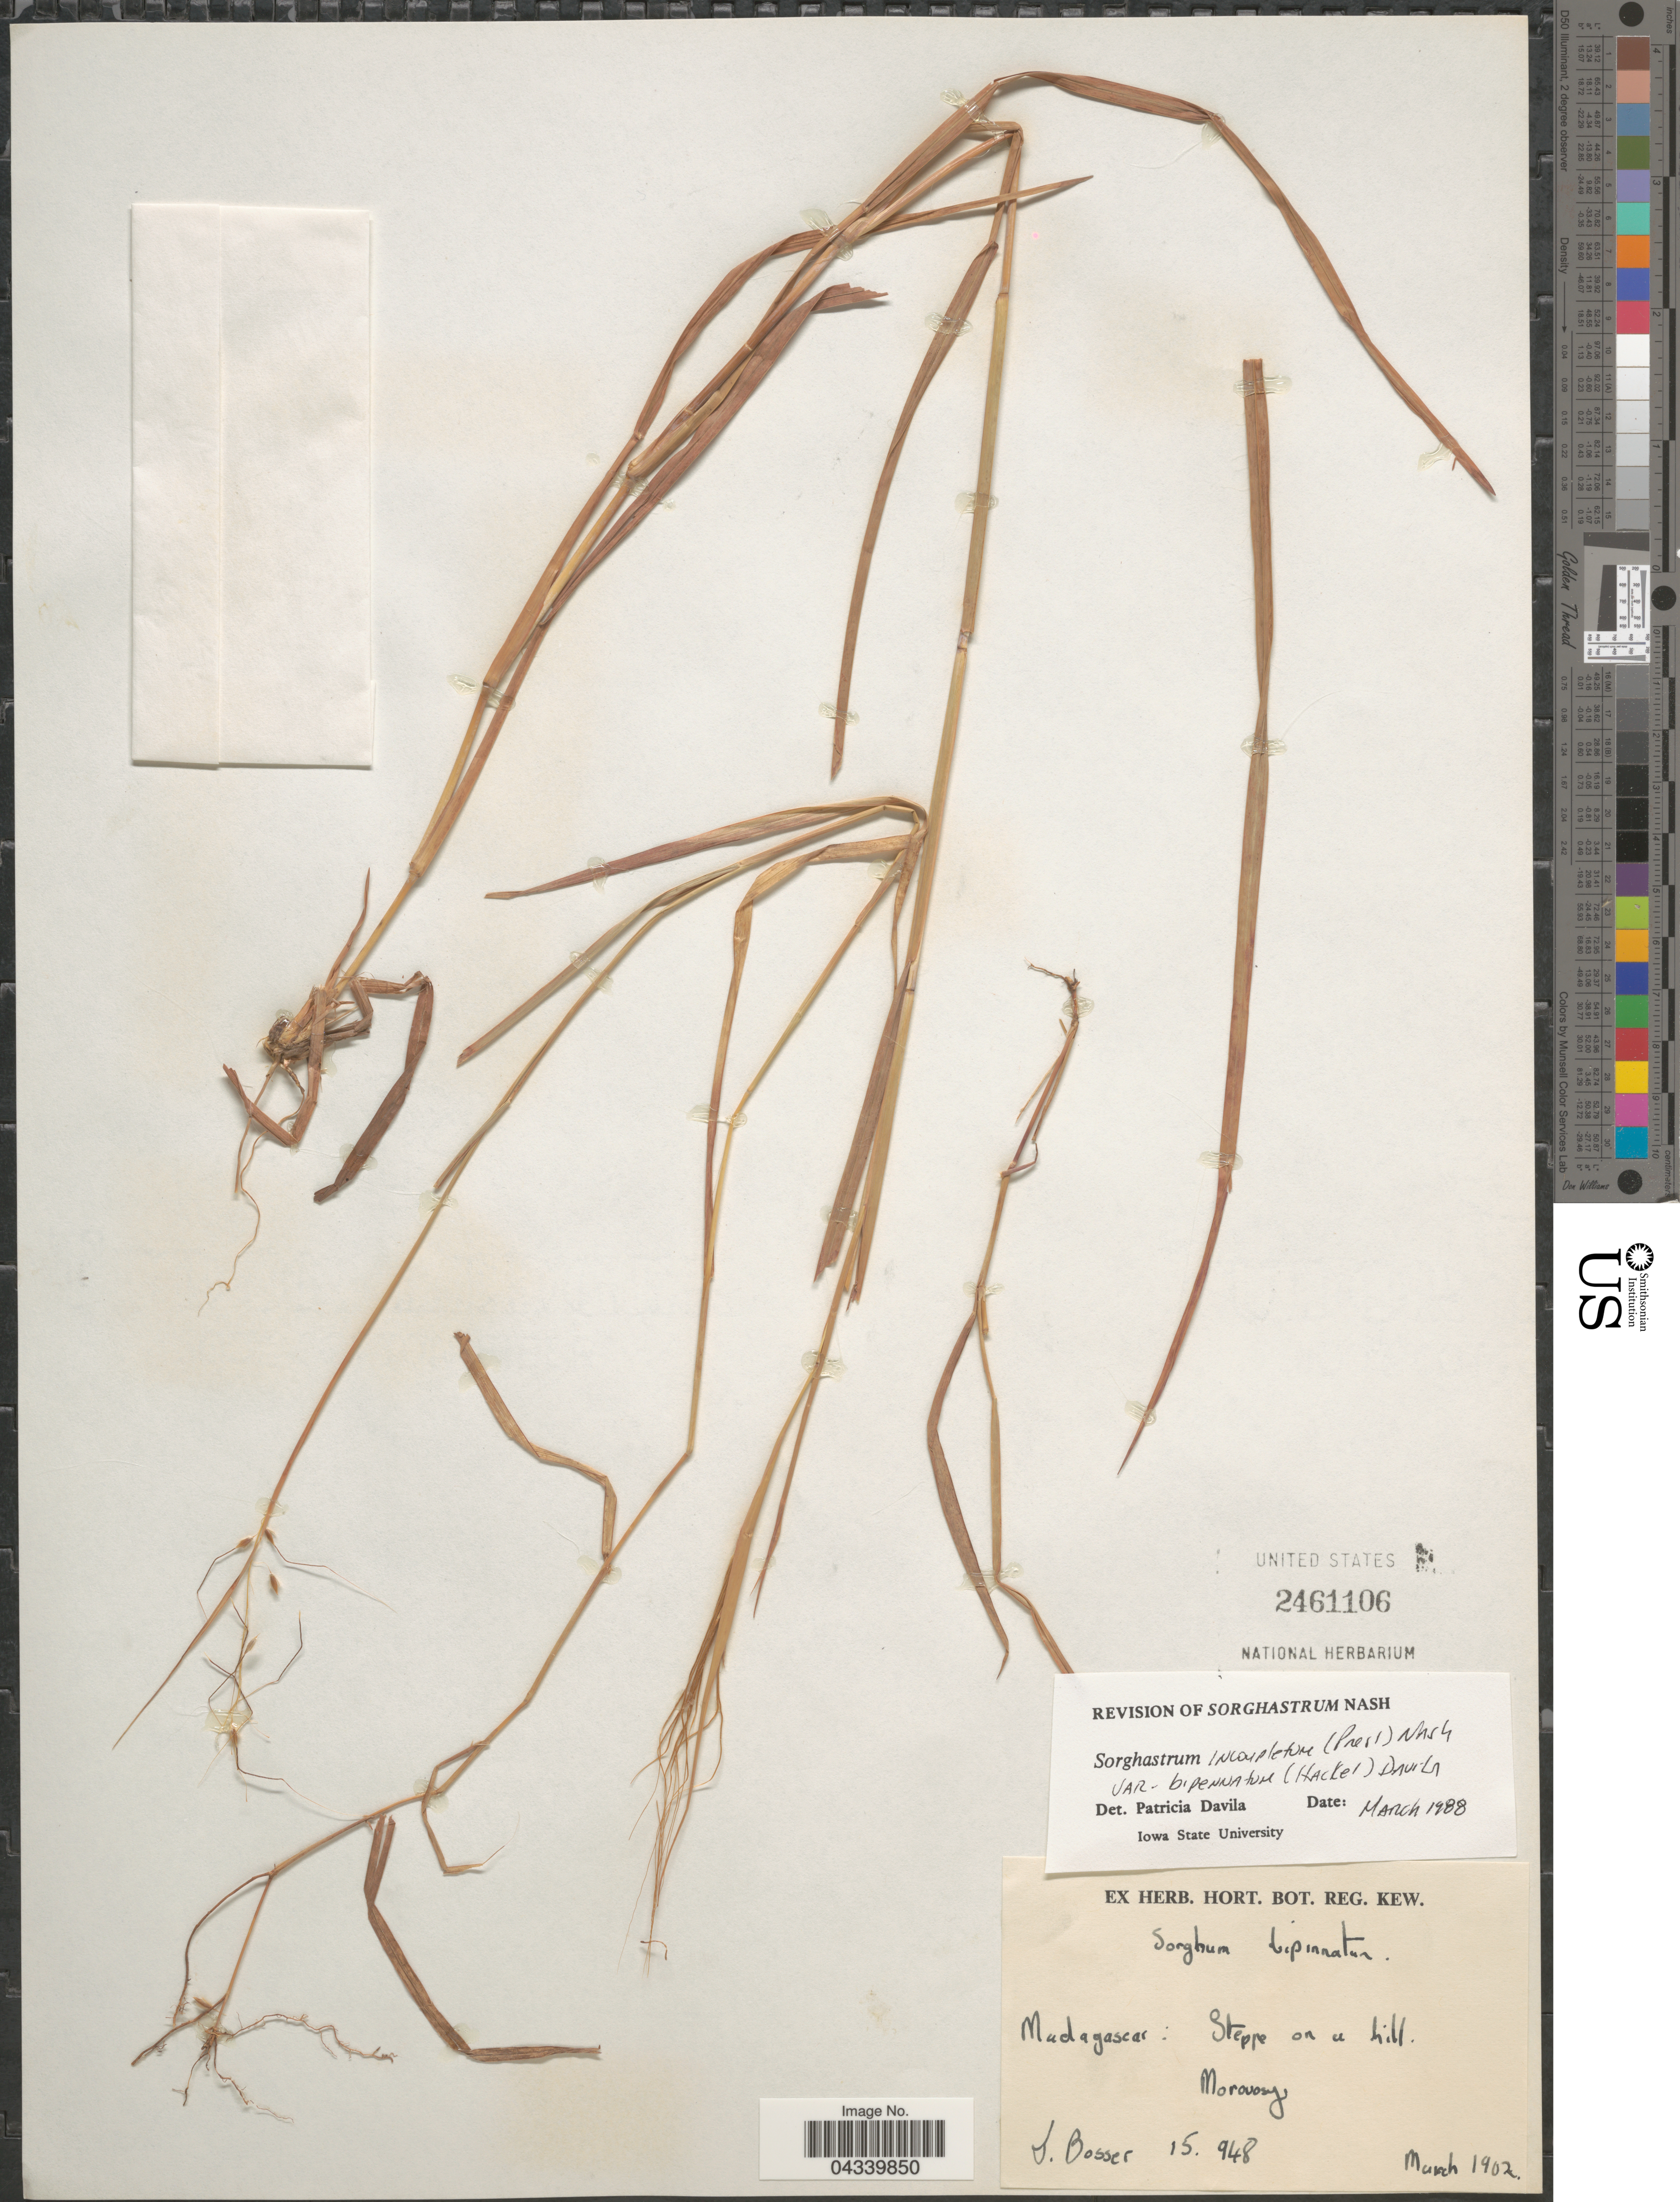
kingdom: Plantae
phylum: Tracheophyta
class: Liliopsida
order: Poales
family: Poaceae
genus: Sorghastrum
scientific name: Sorghastrum bipennatum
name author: (Hack.) Pilg.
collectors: J. M. Bosser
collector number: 15948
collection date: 1902-03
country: Madagascar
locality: Steppe on a hill. Morovosy.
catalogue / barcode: US 2461106